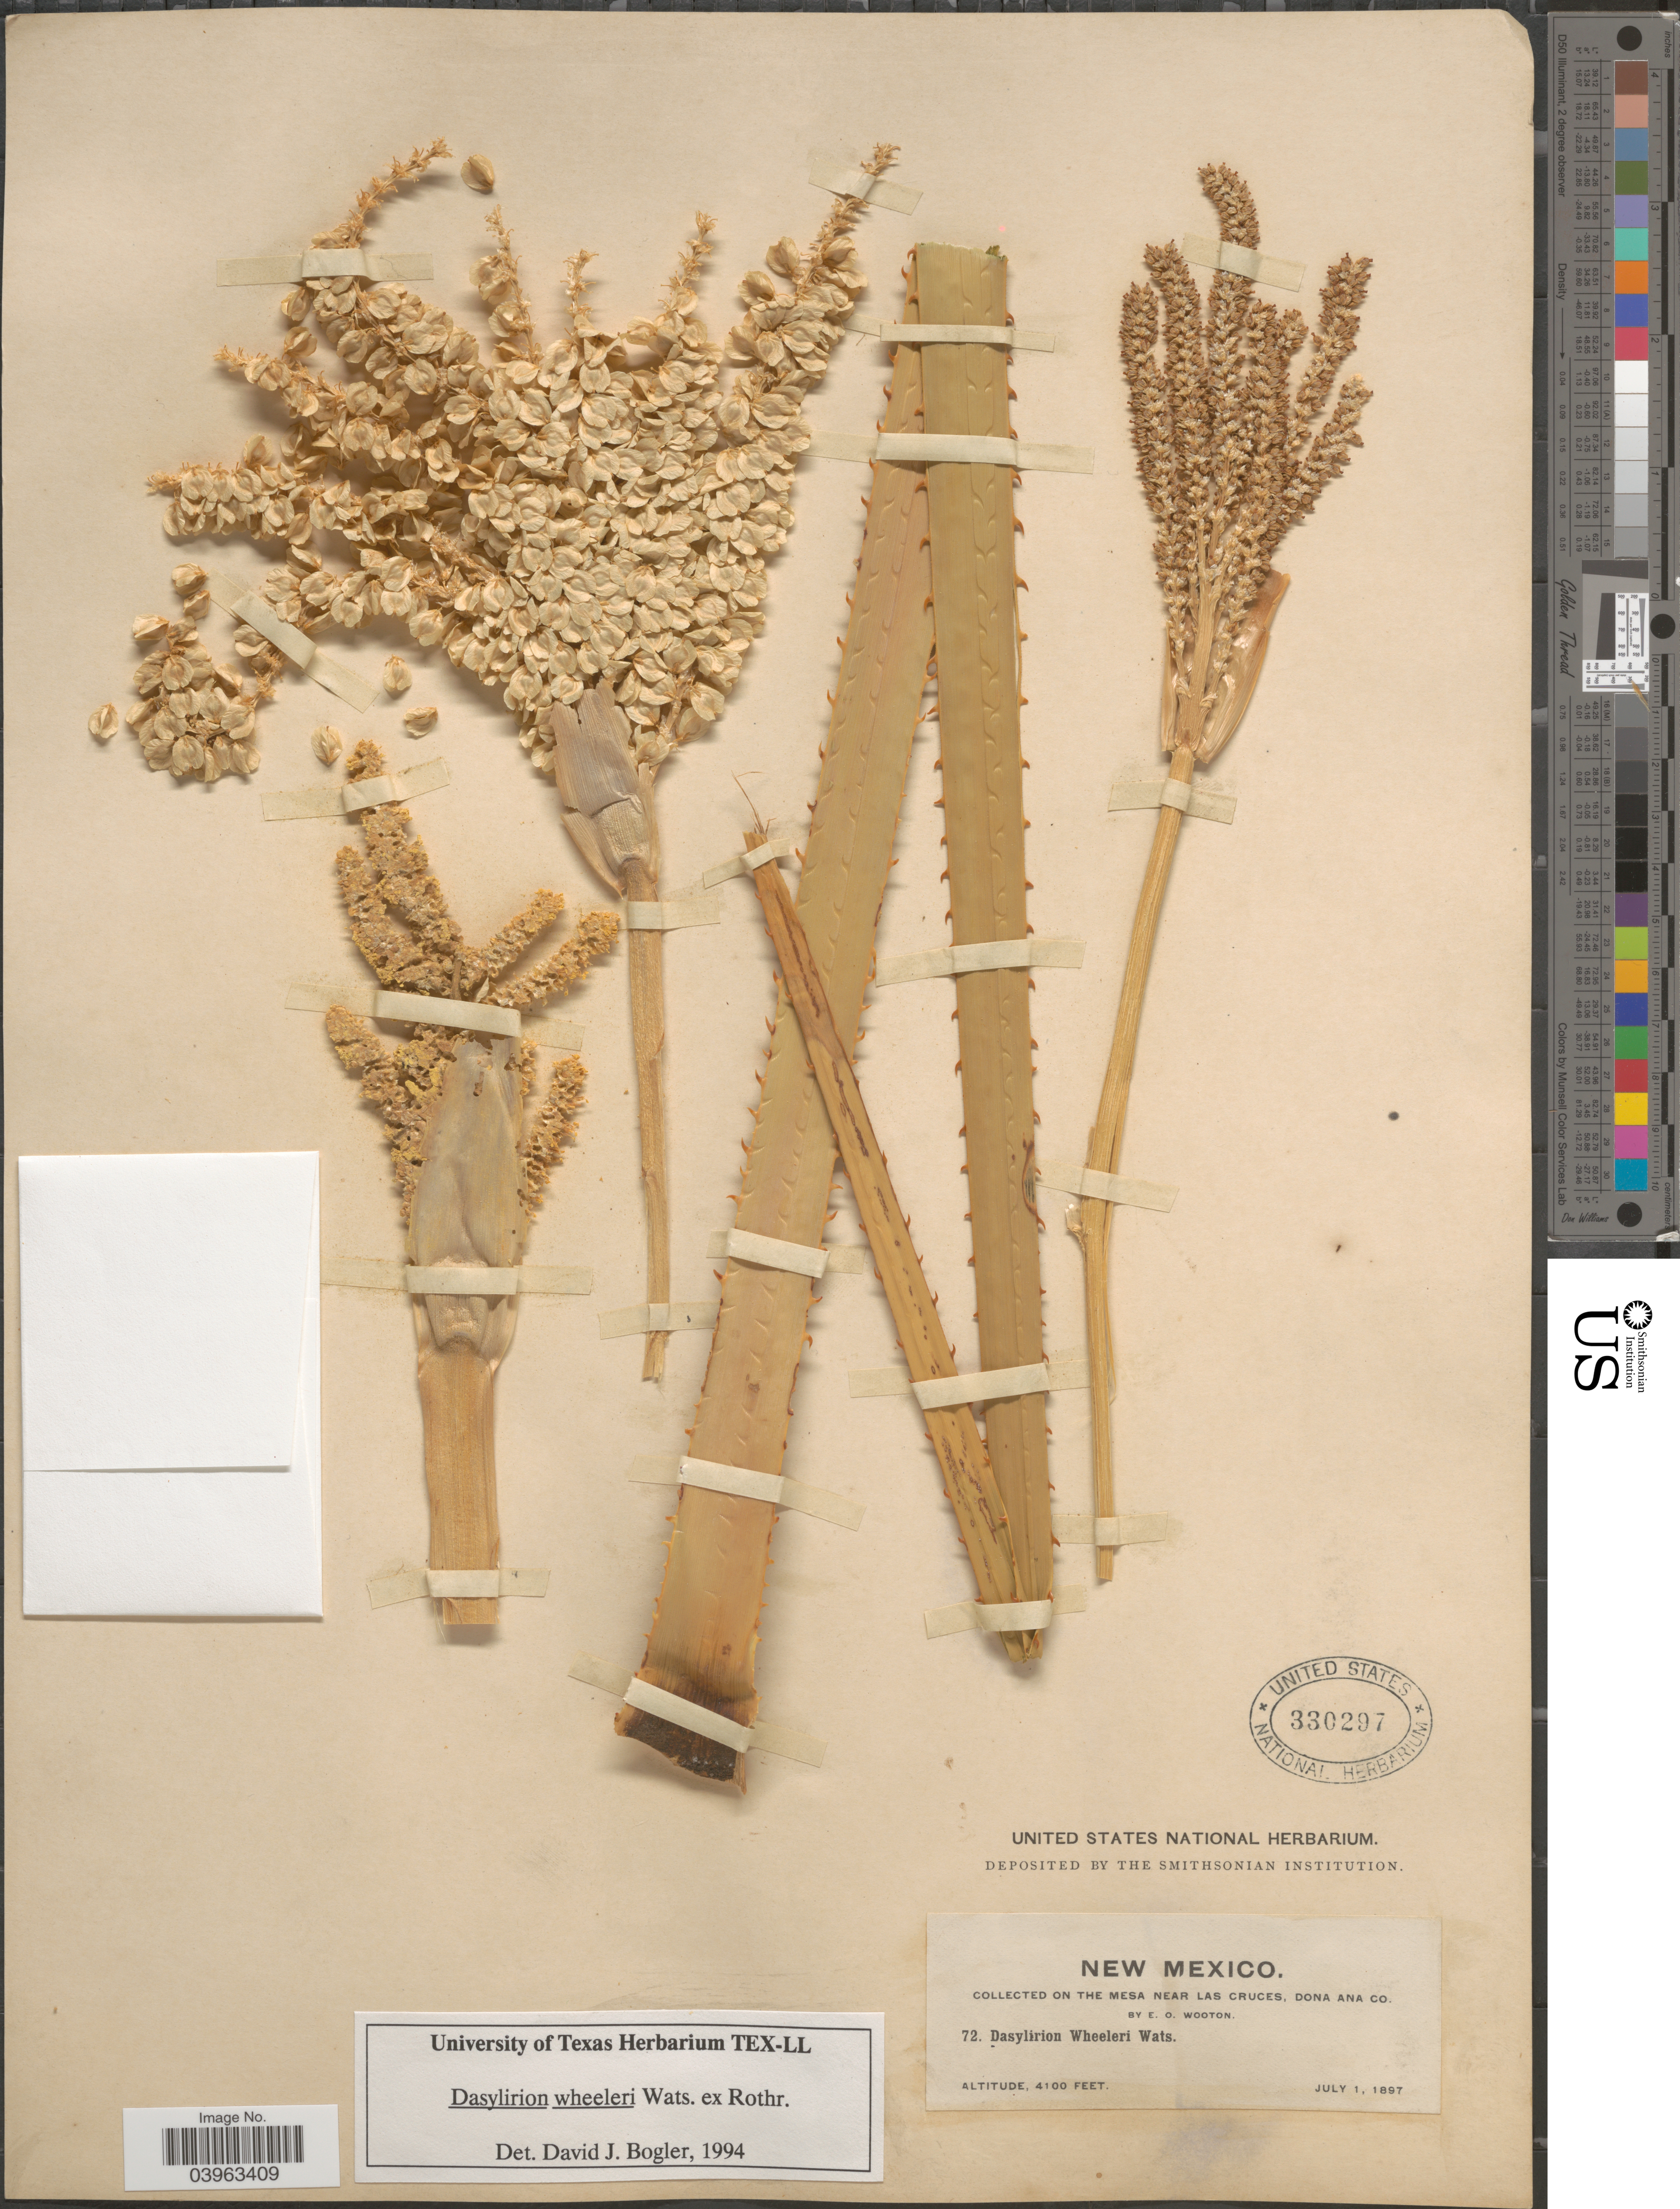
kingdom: Plantae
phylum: Tracheophyta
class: Liliopsida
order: Asparagales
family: Asparagaceae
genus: Dasylirion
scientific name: Dasylirion wheeleri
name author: S. Watson ex Rothr.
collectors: E. O. Wooton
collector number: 72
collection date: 1897-07-01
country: United States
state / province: New Mexico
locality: On the Mesa near Las Cruces, Dona Ana Co.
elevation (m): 1250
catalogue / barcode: US 330297